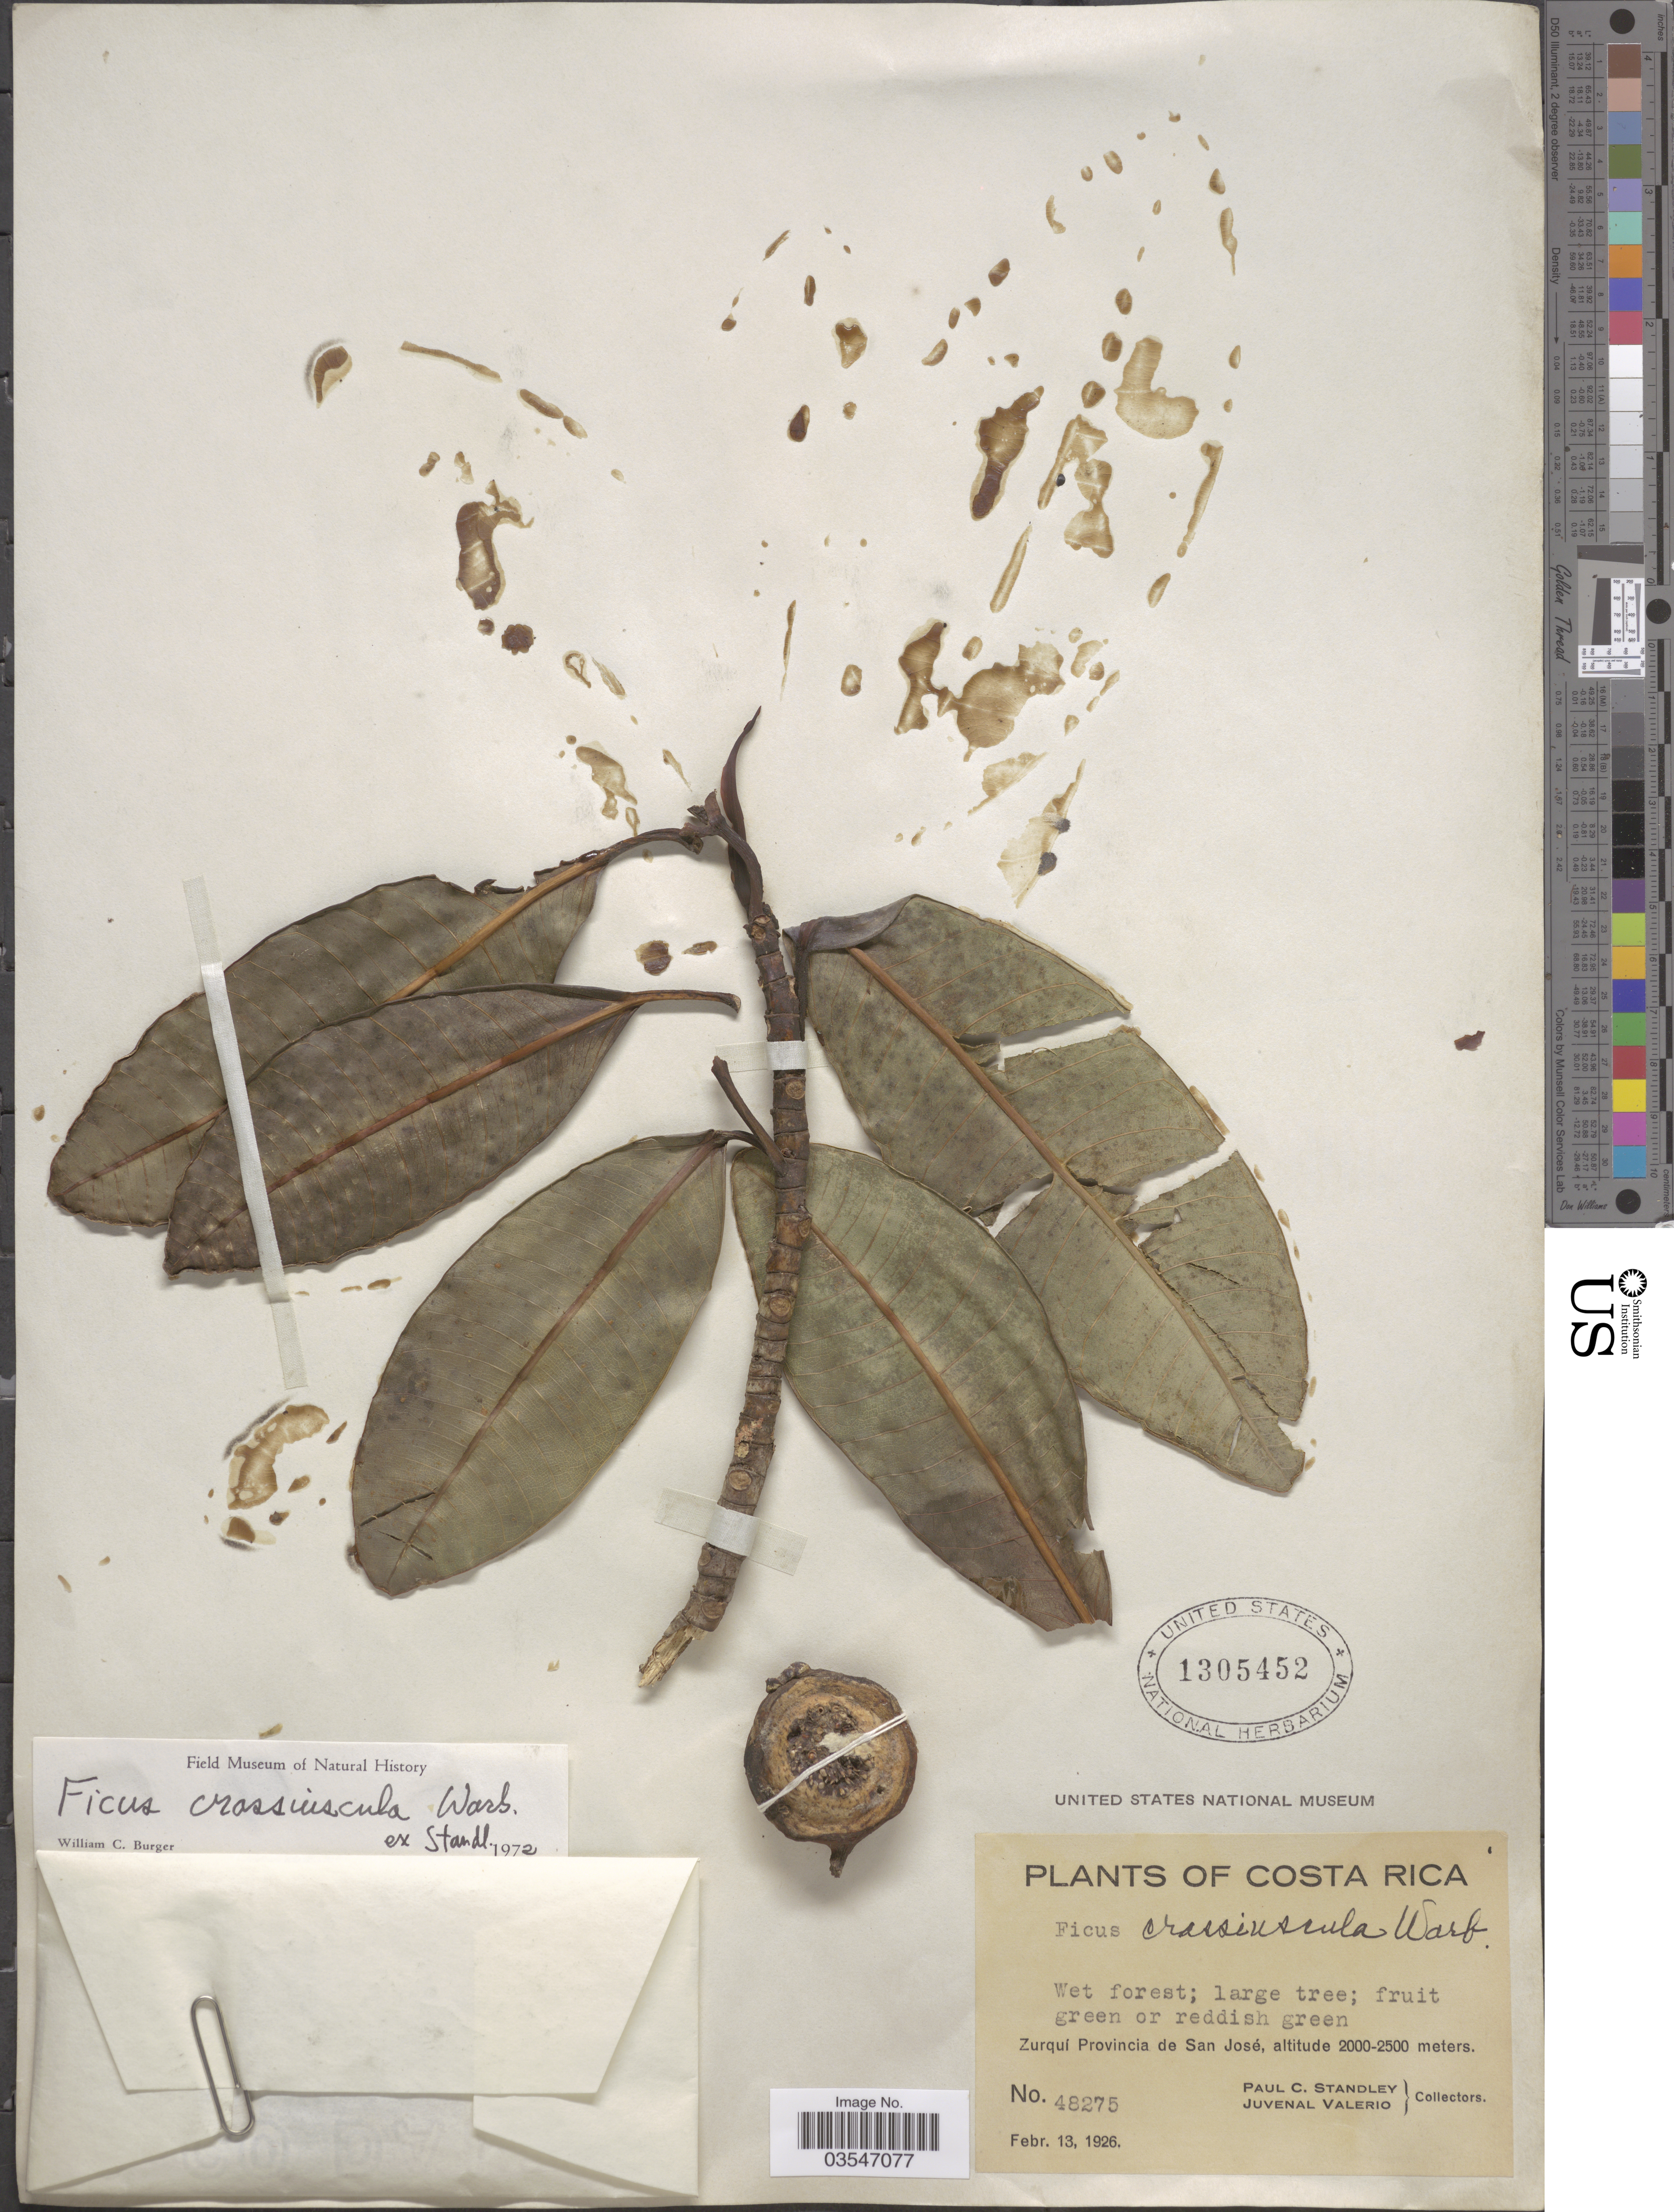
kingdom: Plantae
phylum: Tracheophyta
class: Magnoliopsida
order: Rosales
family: Moraceae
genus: Ficus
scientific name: Ficus crassiuscula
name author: Warb. ex Standl.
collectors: P. C. Standley & J. Valerio R.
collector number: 48275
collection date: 1926-02-13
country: Costa Rica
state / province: San José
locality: Zurquí Provincia de San José.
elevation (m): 2000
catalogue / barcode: US 1305452